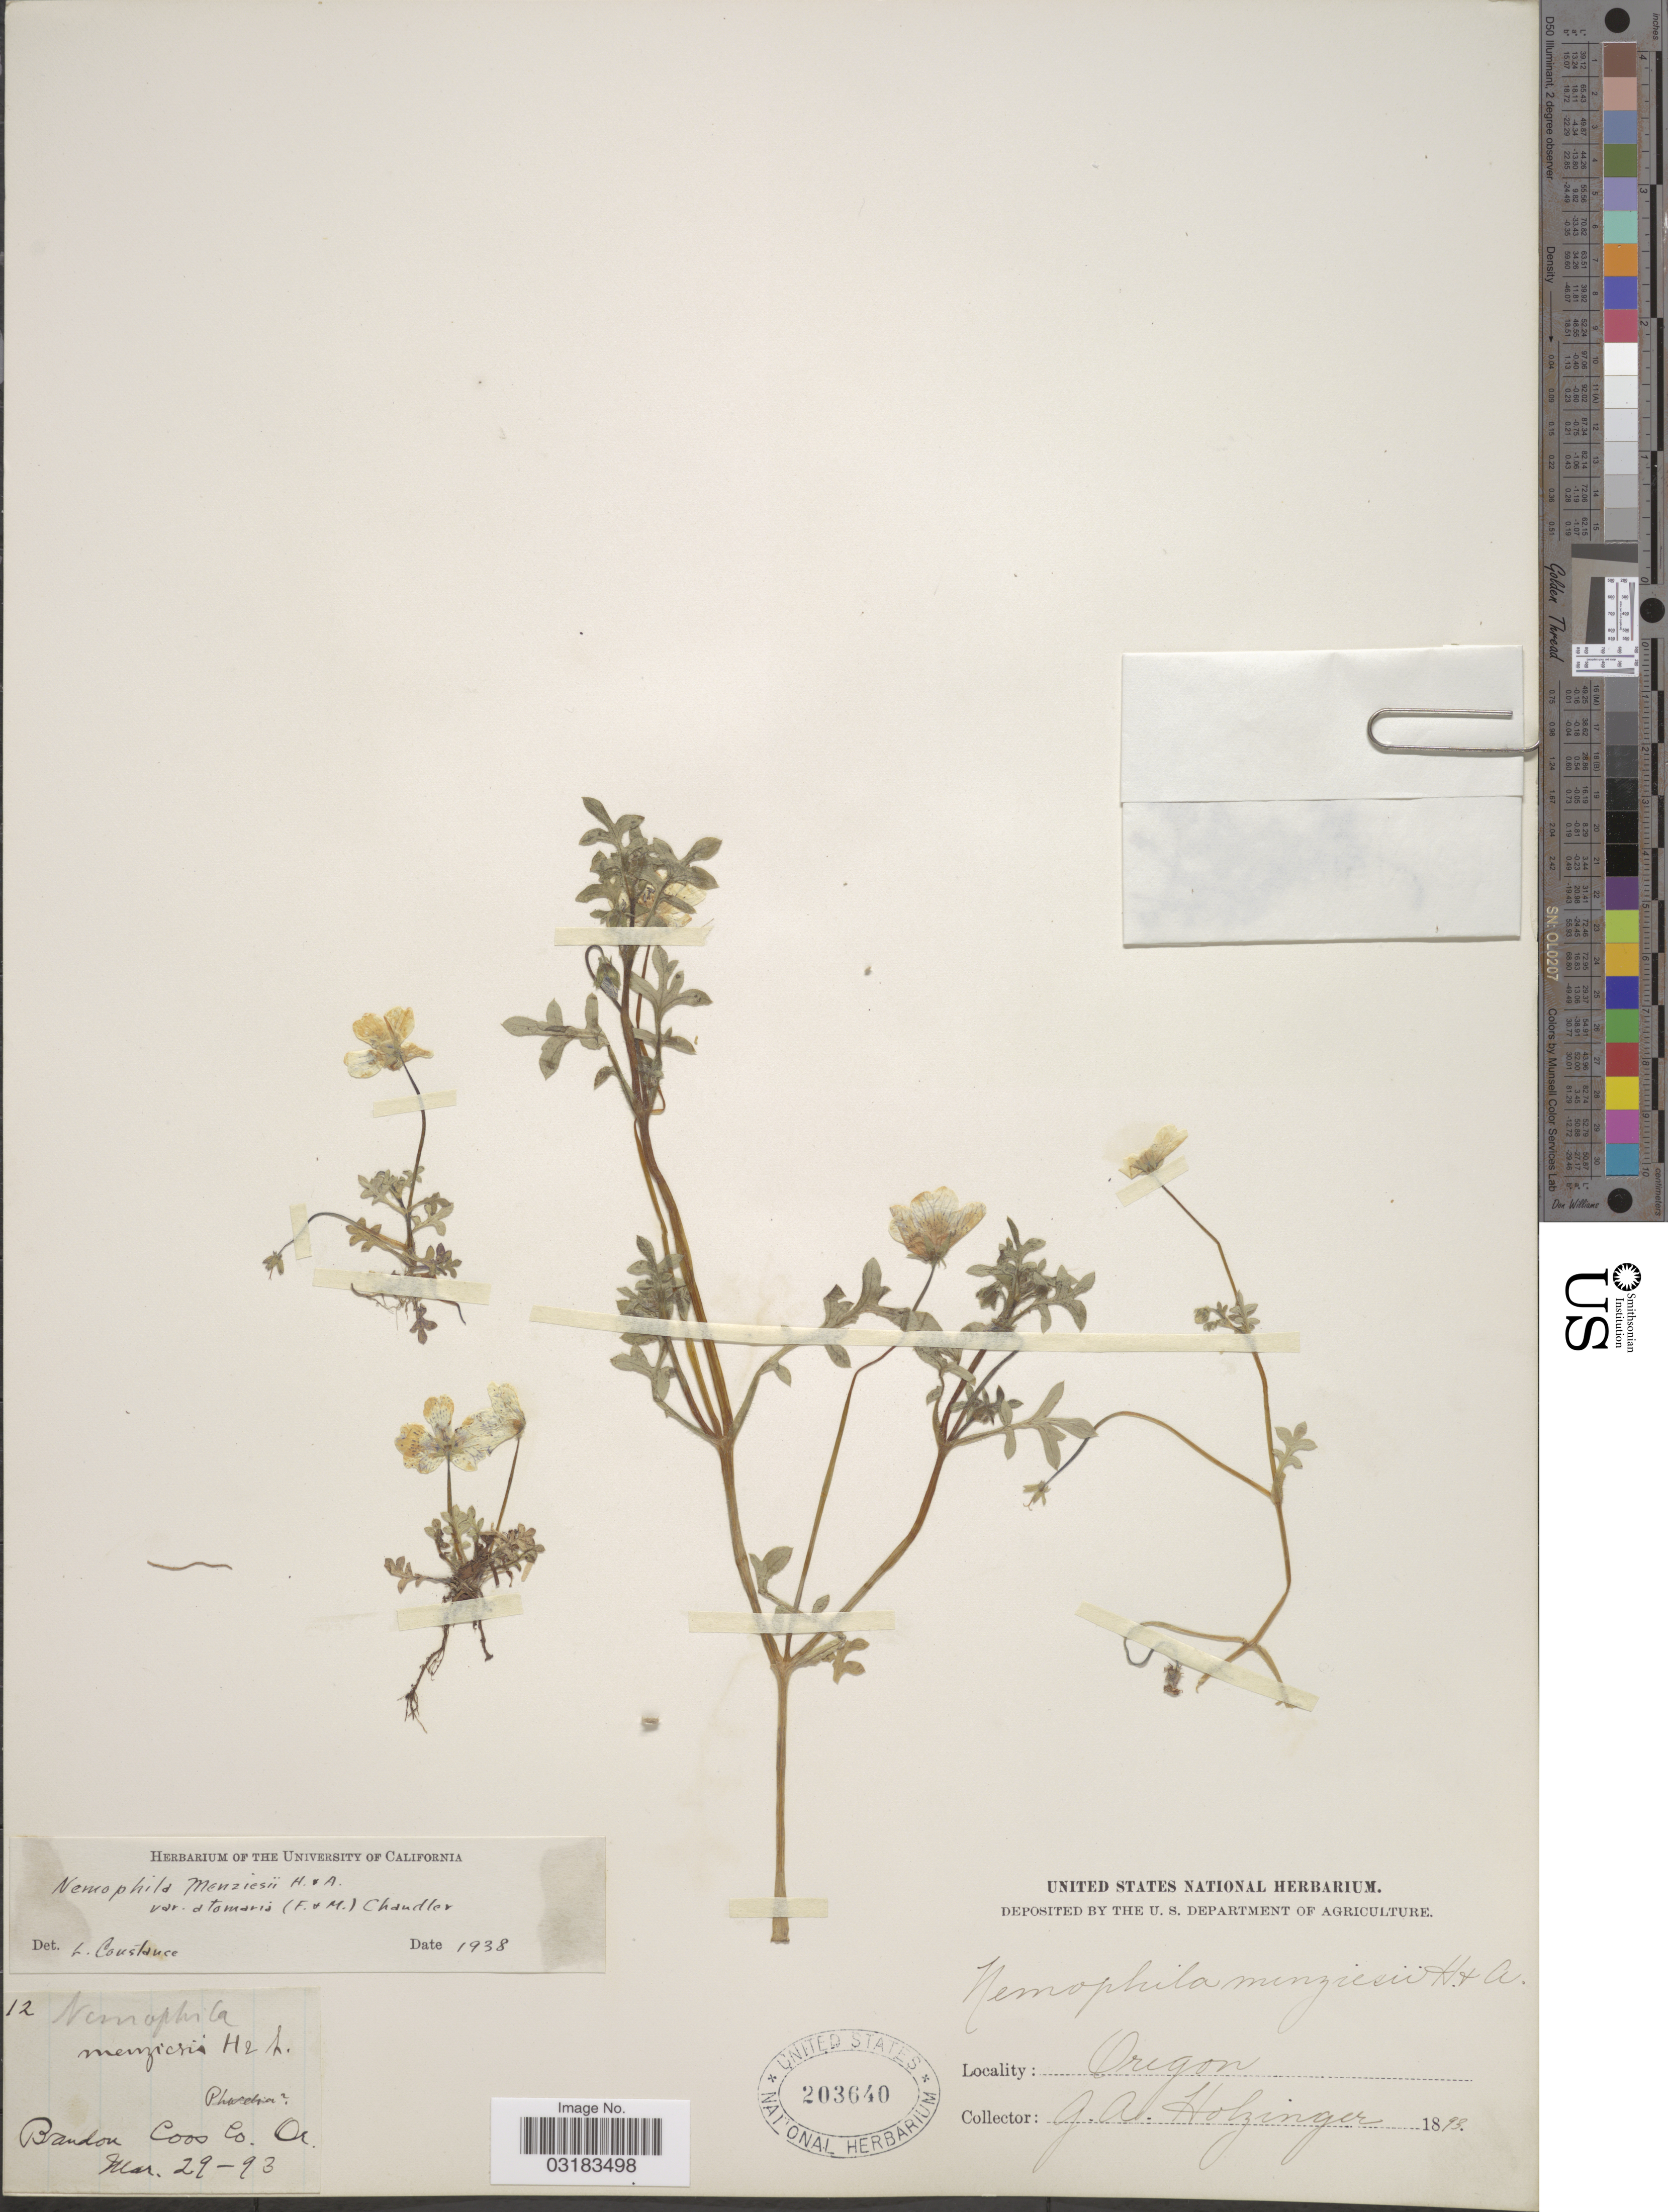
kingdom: Plantae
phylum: Tracheophyta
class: Magnoliopsida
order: Boraginales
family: Hydrophyllaceae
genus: Nemophila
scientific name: Nemophila menziesii var. atomaria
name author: (Fisch. & C.A. Mey.) H.P. Chandler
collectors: G. A. Holzinger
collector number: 12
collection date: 1893-03-29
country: United States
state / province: Oregon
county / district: Coos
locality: Brandon, Coos Co.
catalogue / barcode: US 203640